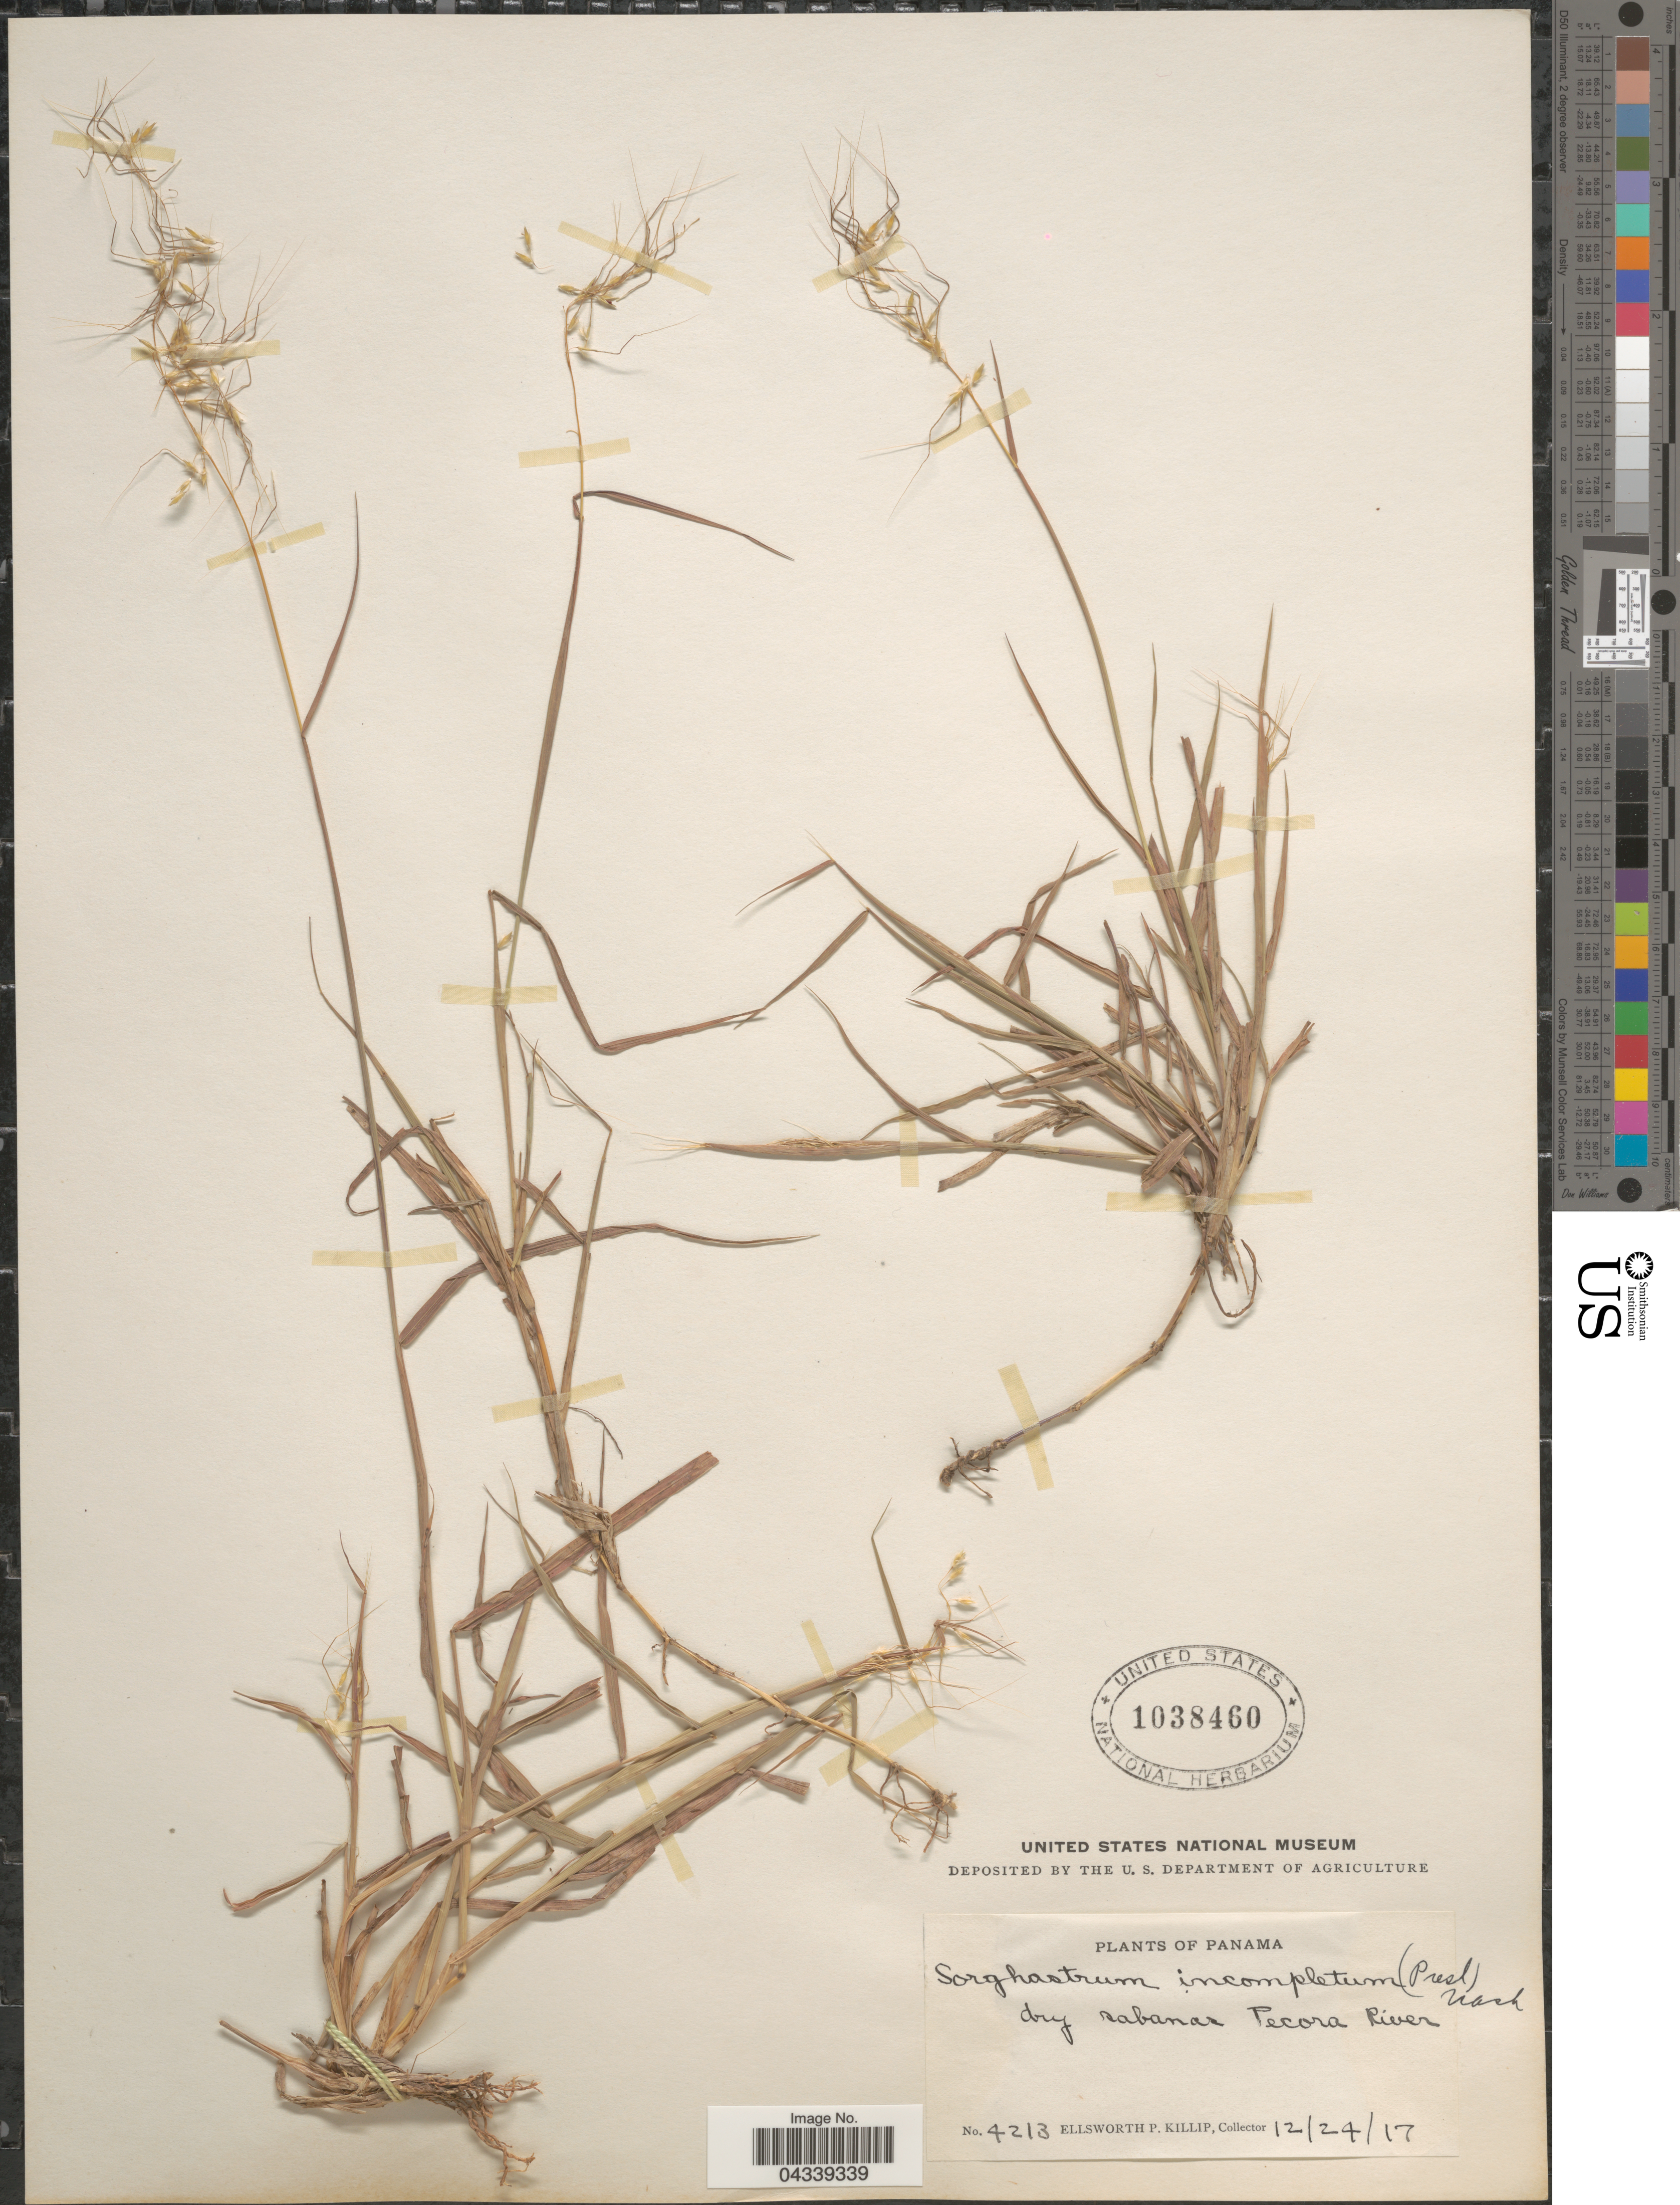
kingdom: Plantae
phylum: Tracheophyta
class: Liliopsida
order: Poales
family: Poaceae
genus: Sorghastrum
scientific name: Sorghastrum incompletum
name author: (J. Presl) Nash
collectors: E. P. Killip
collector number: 4213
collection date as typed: Transcribed d/m/y: 24/12/17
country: Panama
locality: Dry sabanas Pecora River.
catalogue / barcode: US 1038460